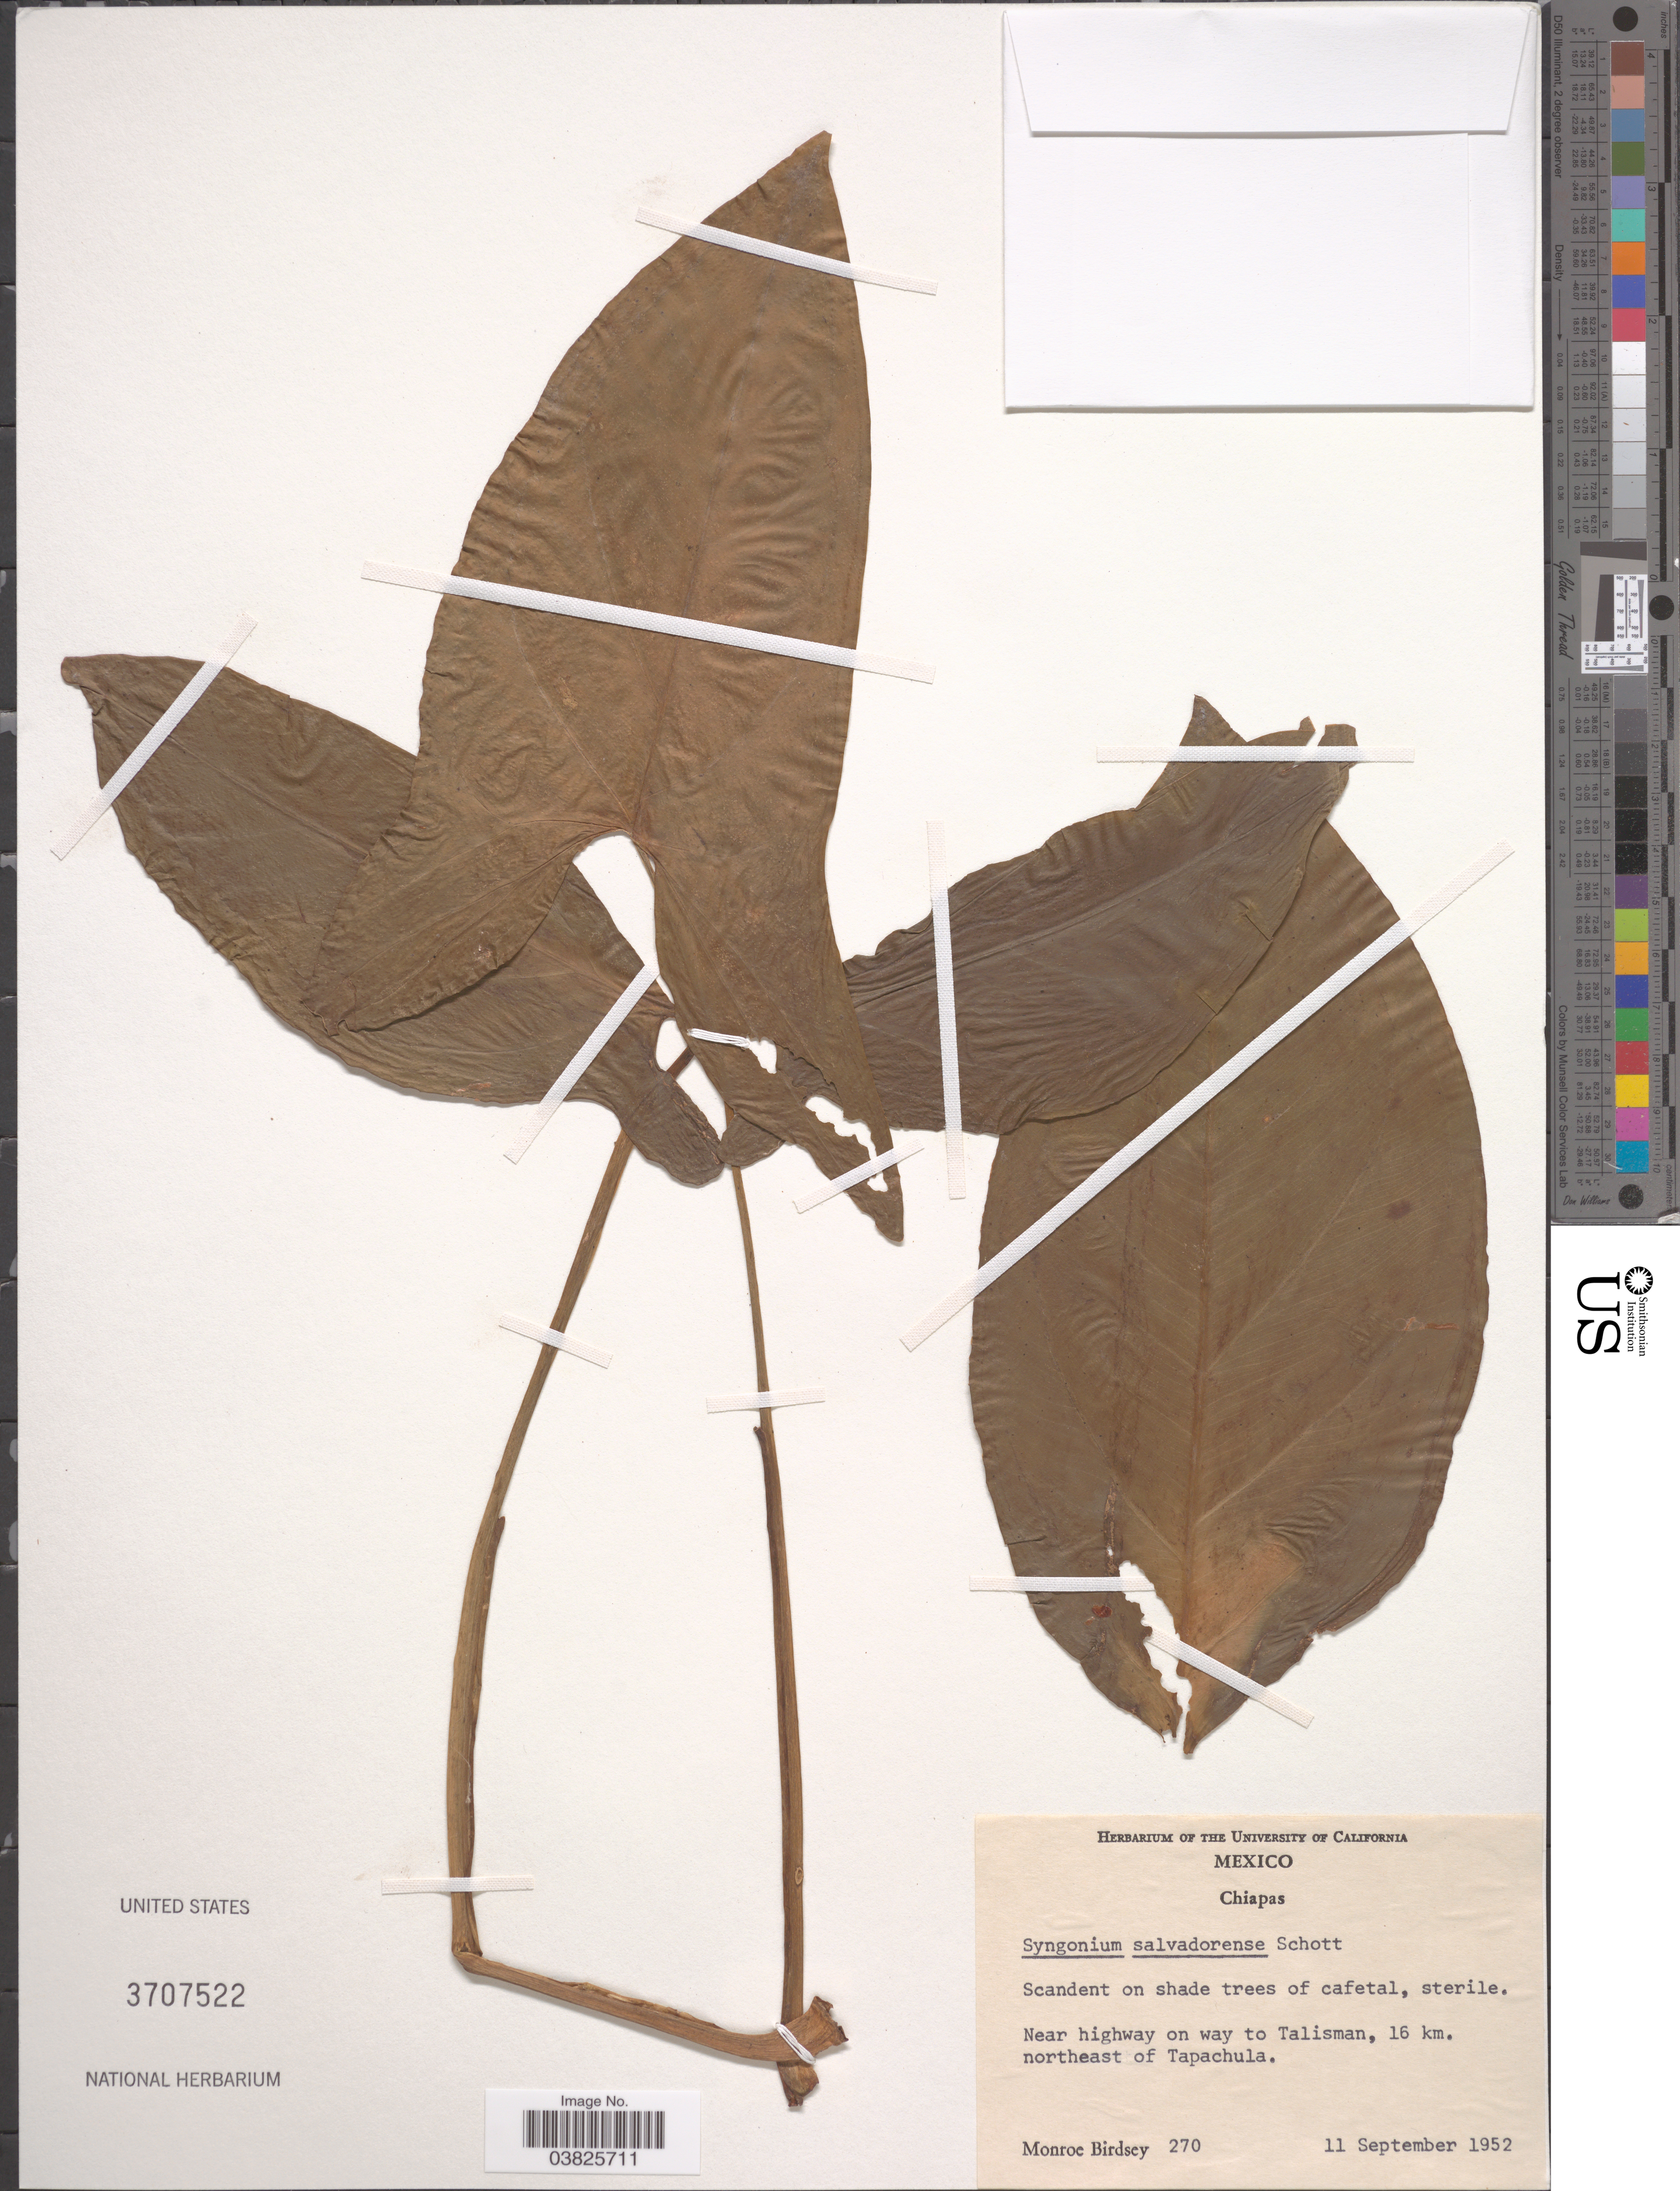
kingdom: Plantae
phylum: Tracheophyta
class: Liliopsida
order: Alismatales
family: Araceae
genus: Syngonium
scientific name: Syngonium salvadorense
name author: Schott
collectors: M. Birdsey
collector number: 270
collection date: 1952-09-11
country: Mexico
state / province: Chiapas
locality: Near highway on way to Talisman, 16 km. northeast of Tapachula.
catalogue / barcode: US 3707522